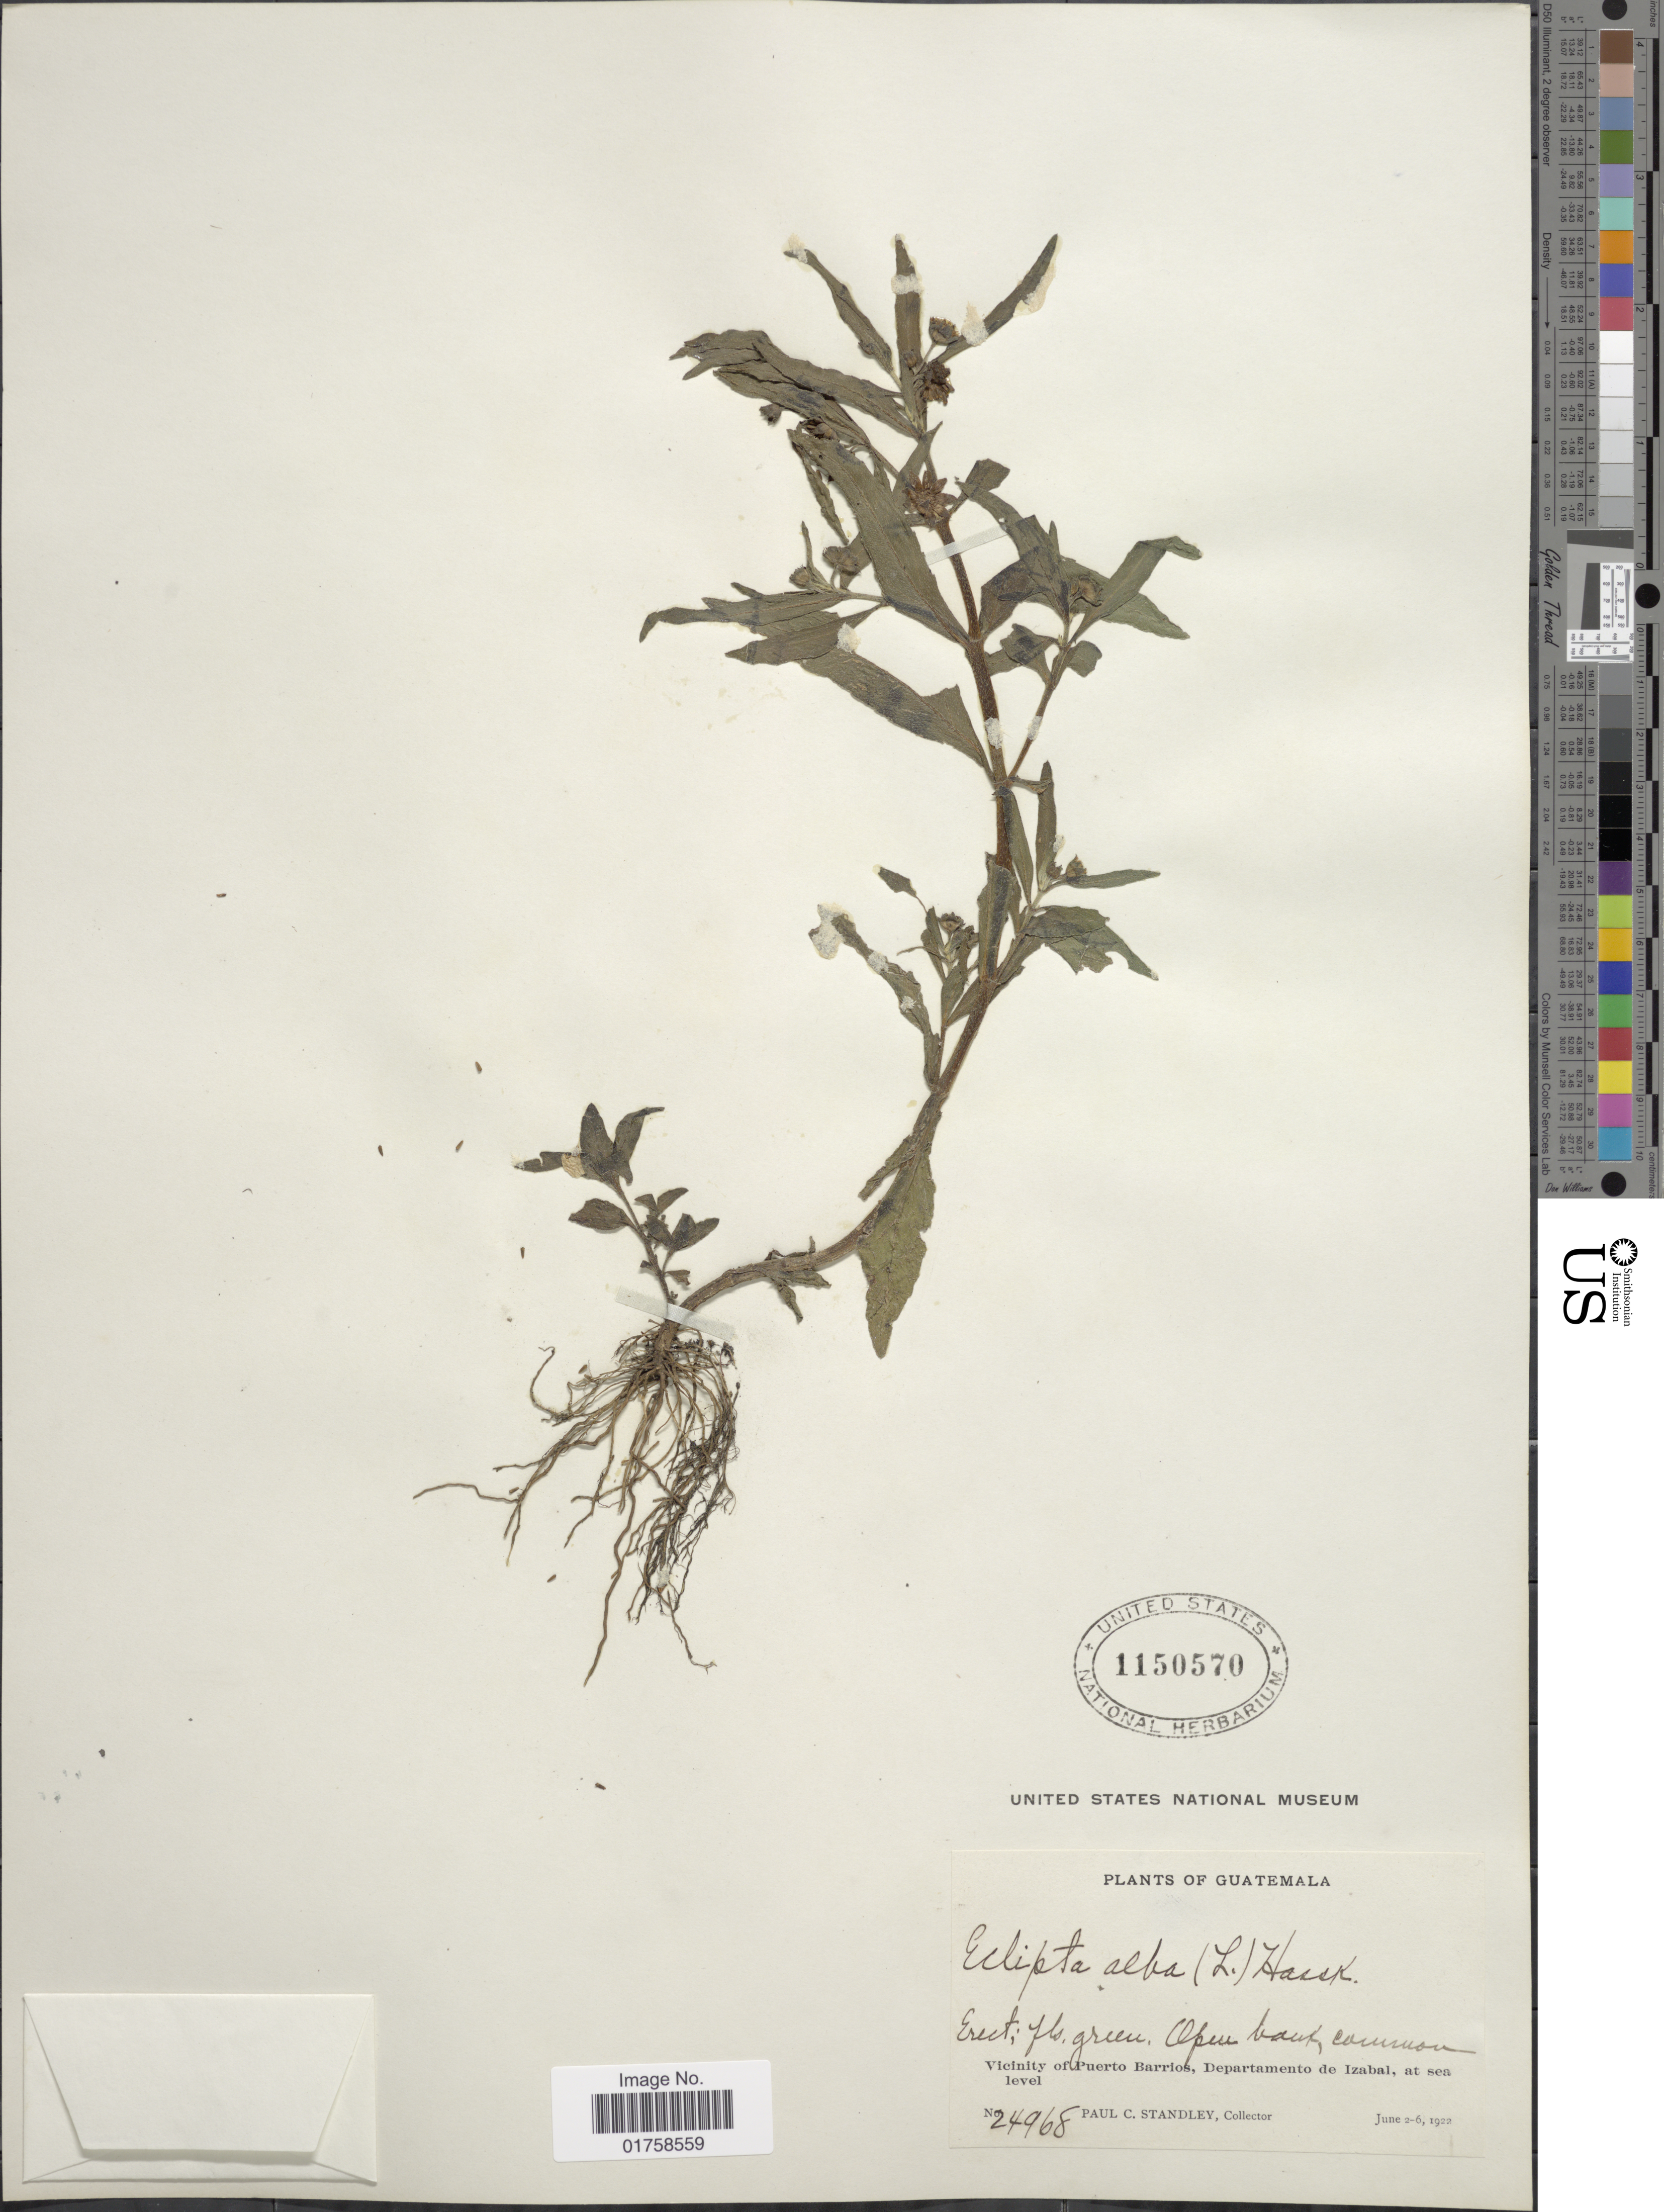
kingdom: Plantae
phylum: Tracheophyta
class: Magnoliopsida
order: Asterales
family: Asteraceae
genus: Eclipta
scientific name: Eclipta alba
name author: (L.) Hassk.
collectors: P. C. Standley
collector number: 24968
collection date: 1922-06-02/1922-06-06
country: Guatemala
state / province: Izabal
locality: Guatemala. Vicinity of Puerto Barrios, Departamento de Izabal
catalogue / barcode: US 1150570